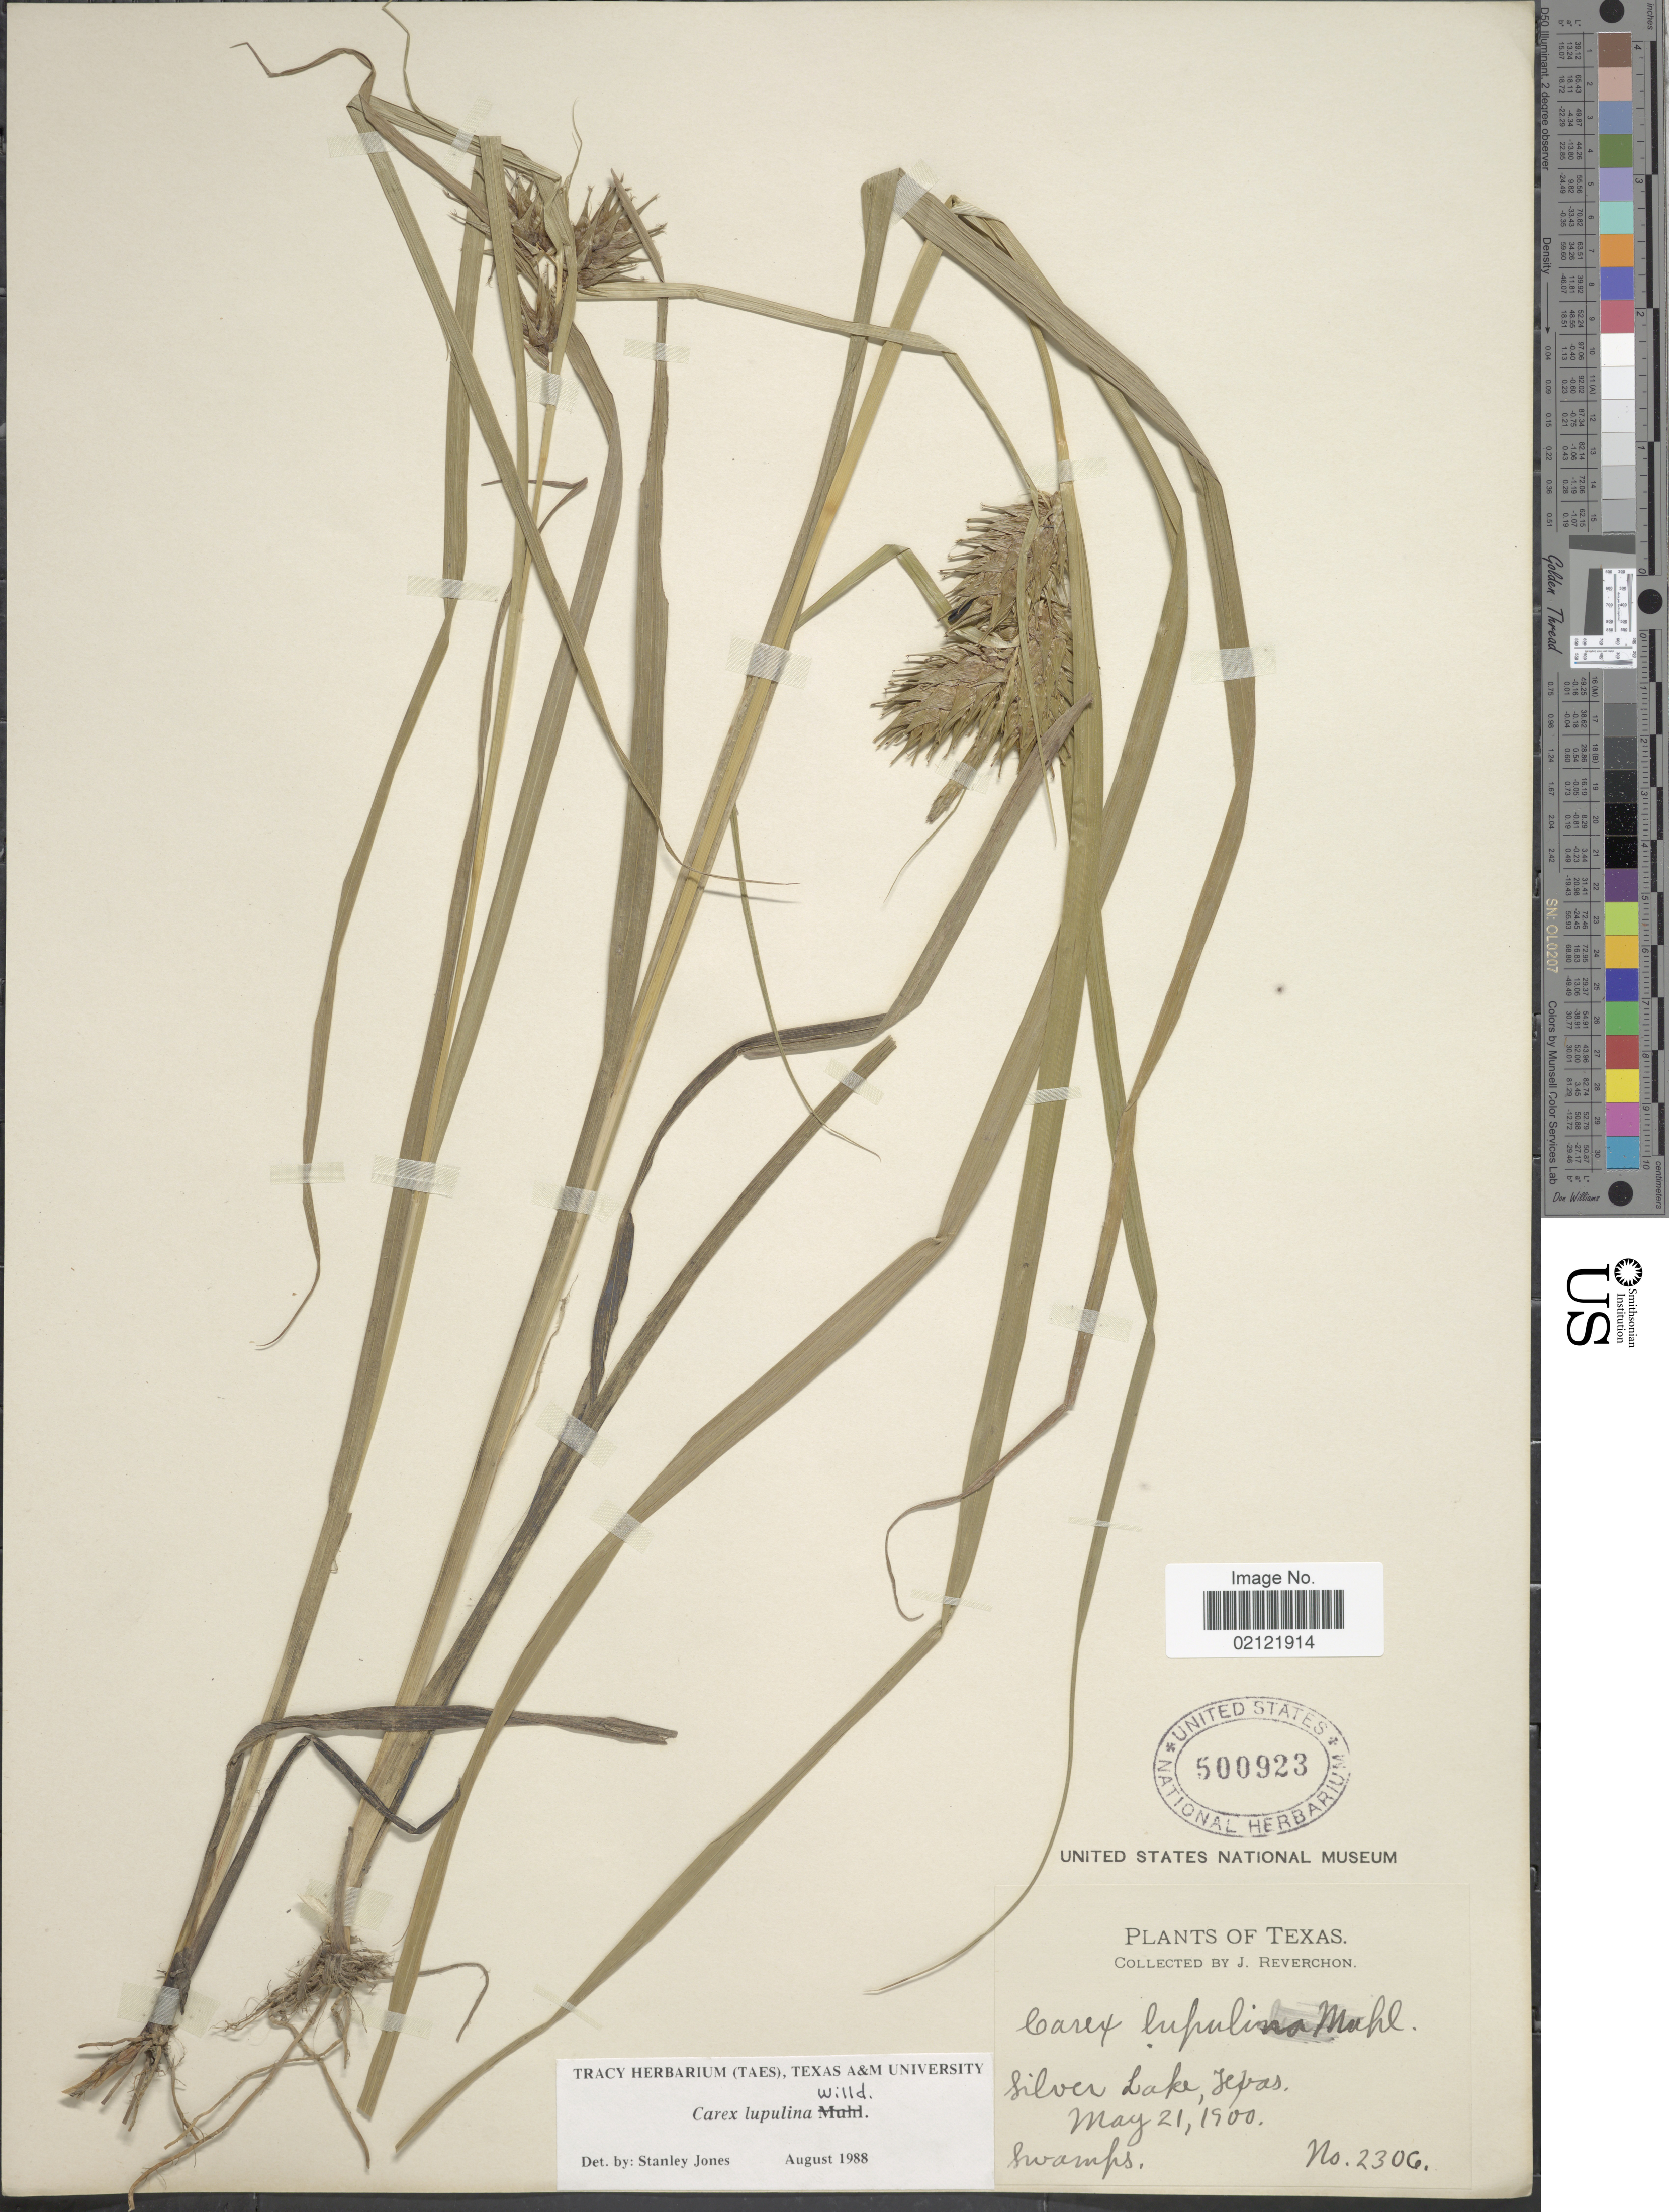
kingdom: Plantae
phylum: Tracheophyta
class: Liliopsida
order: Poales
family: Cyperaceae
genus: Carex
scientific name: Carex lupulina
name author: Muhl. ex Willd.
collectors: J. Reverchon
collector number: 2306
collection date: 1900-05-21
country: United States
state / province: Texas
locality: Silver Lake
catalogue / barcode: US 500923